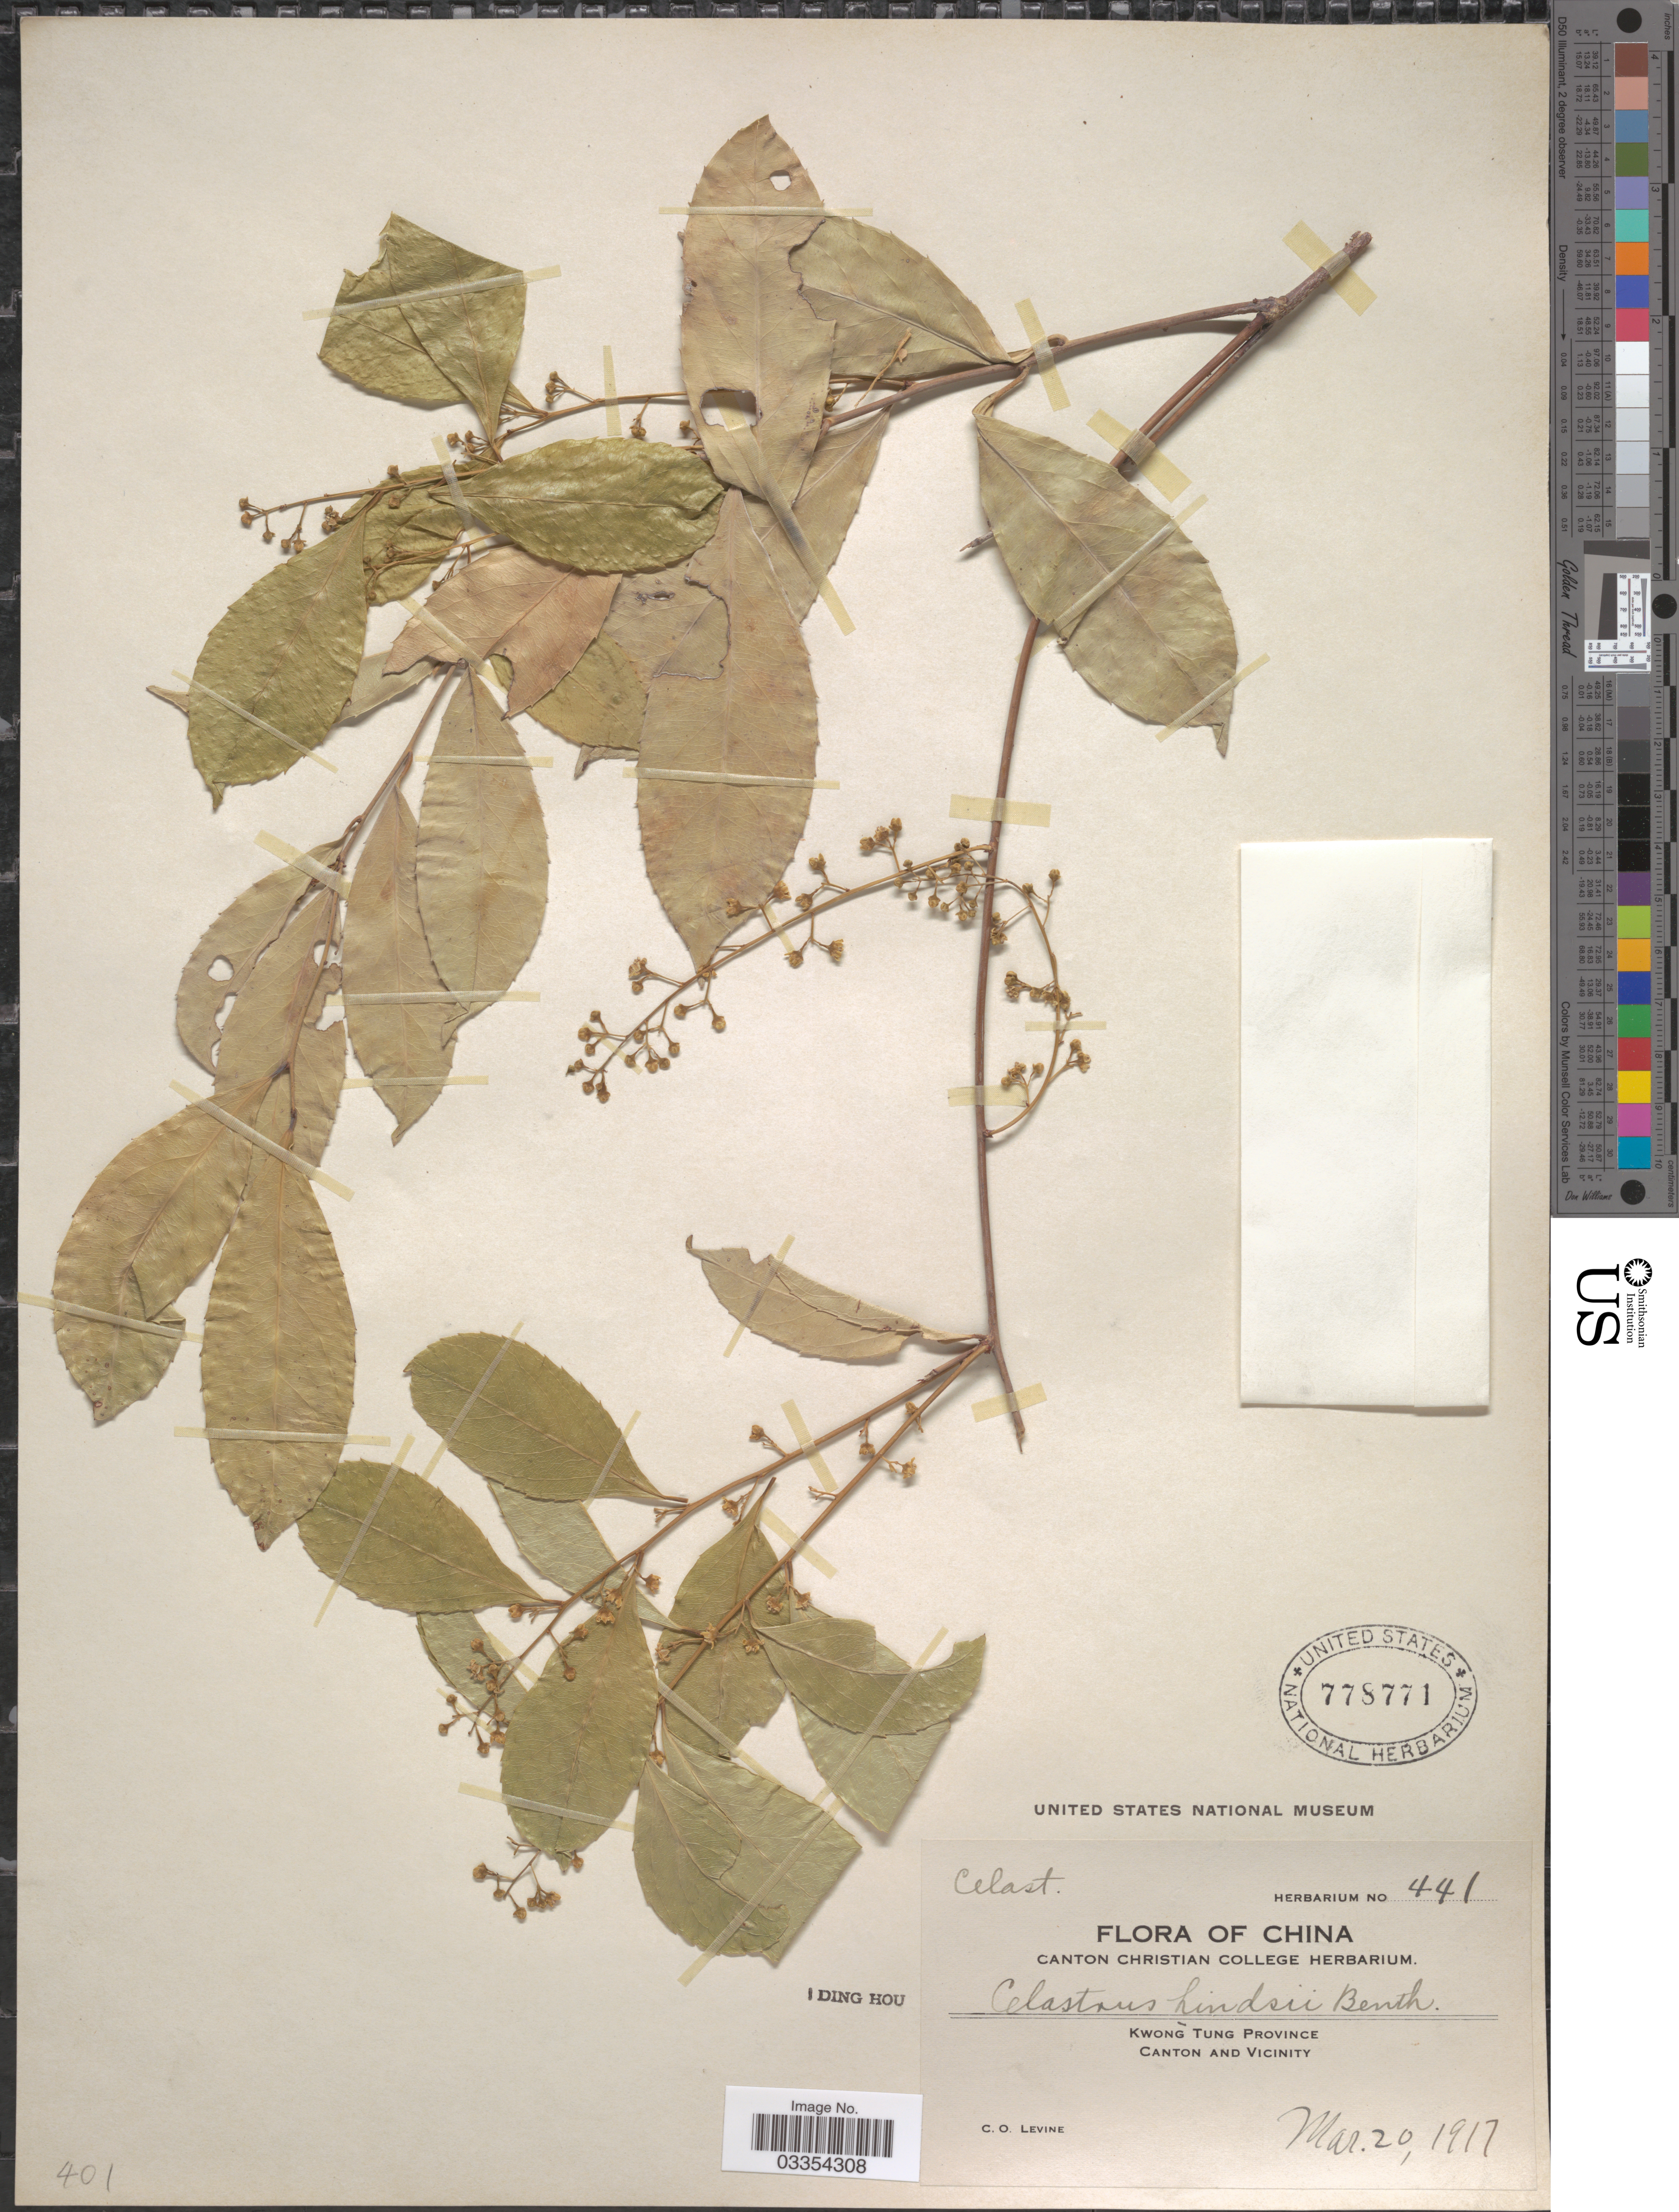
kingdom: Plantae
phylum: Tracheophyta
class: Magnoliopsida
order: Celastrales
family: Celastraceae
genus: Celastrus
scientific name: Celastrus hindsii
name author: Benth.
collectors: C. O. Levine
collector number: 441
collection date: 1917-03-20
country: China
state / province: Guangdong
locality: Kwong Tung Province. Canton and vicinity.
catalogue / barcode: US 778771